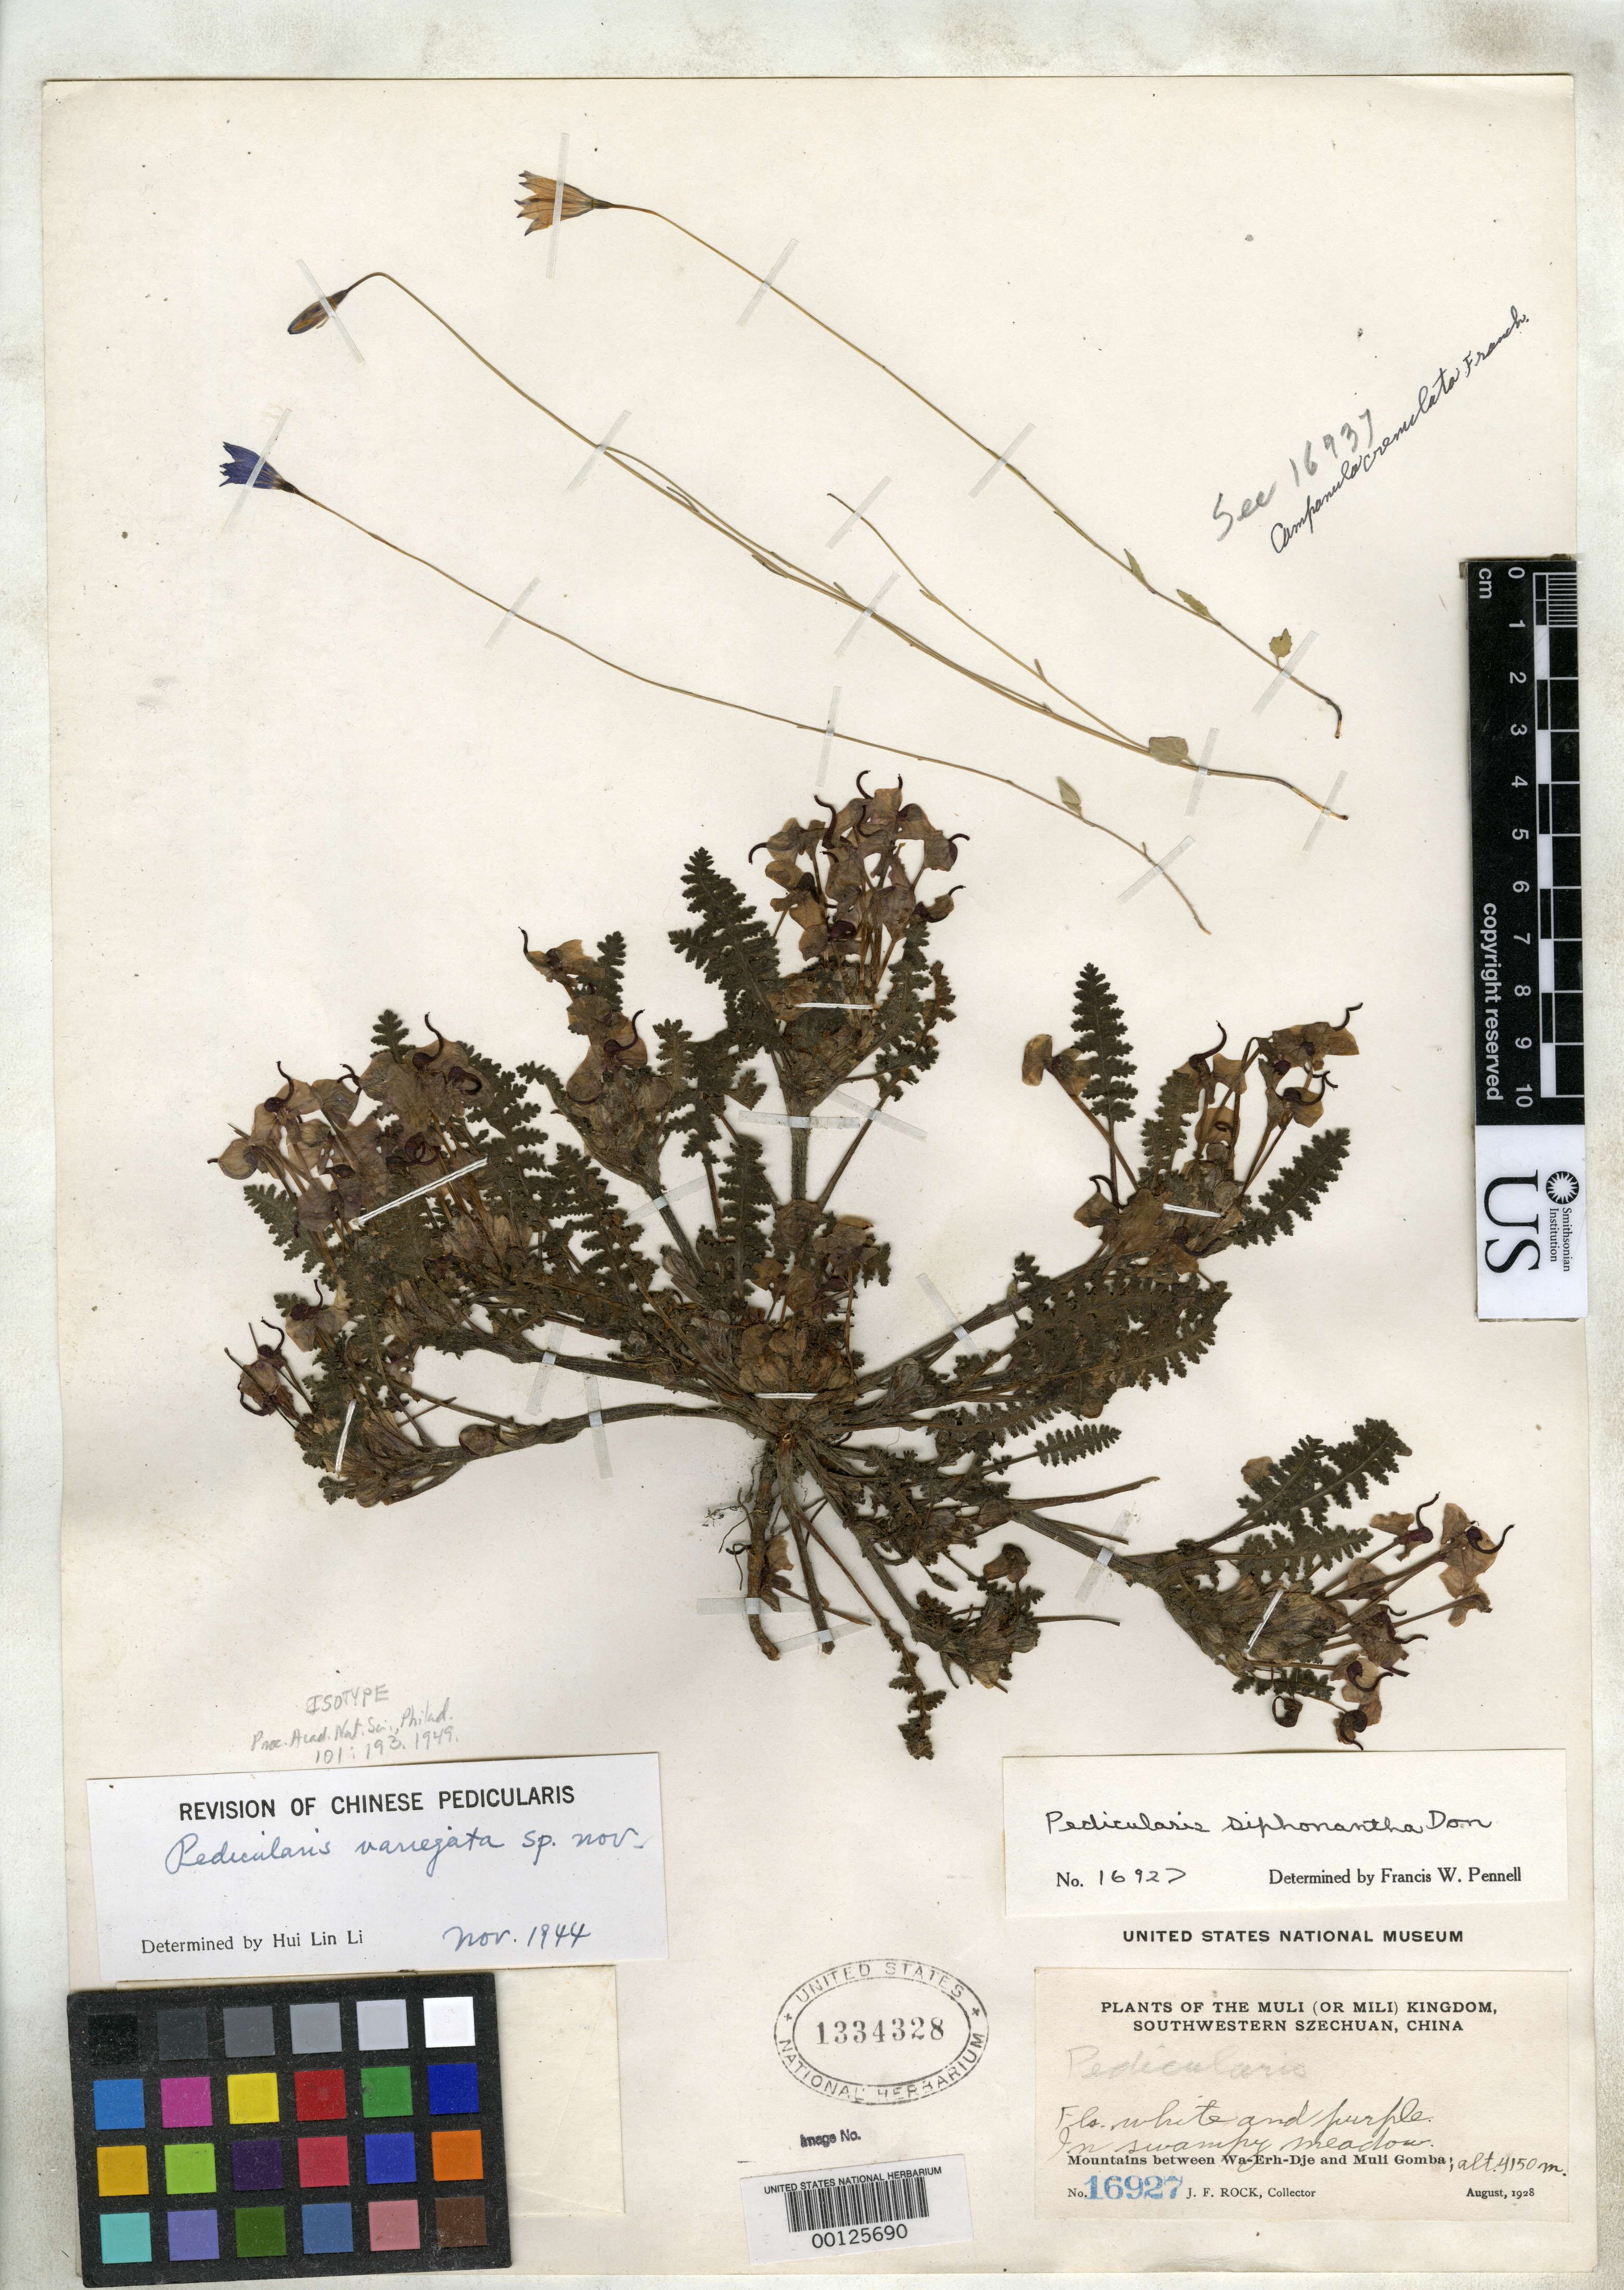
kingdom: Plantae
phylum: Tracheophyta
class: Magnoliopsida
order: Lamiales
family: Orobanchaceae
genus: Pedicularis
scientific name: Pedicularis variegata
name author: H.L. Li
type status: Isotype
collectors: J. F. Rock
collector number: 169247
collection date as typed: Aug 1928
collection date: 1928-08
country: China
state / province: Sichuan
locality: Between Wa-erh-dje and Muli Gomba.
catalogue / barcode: US 1334328